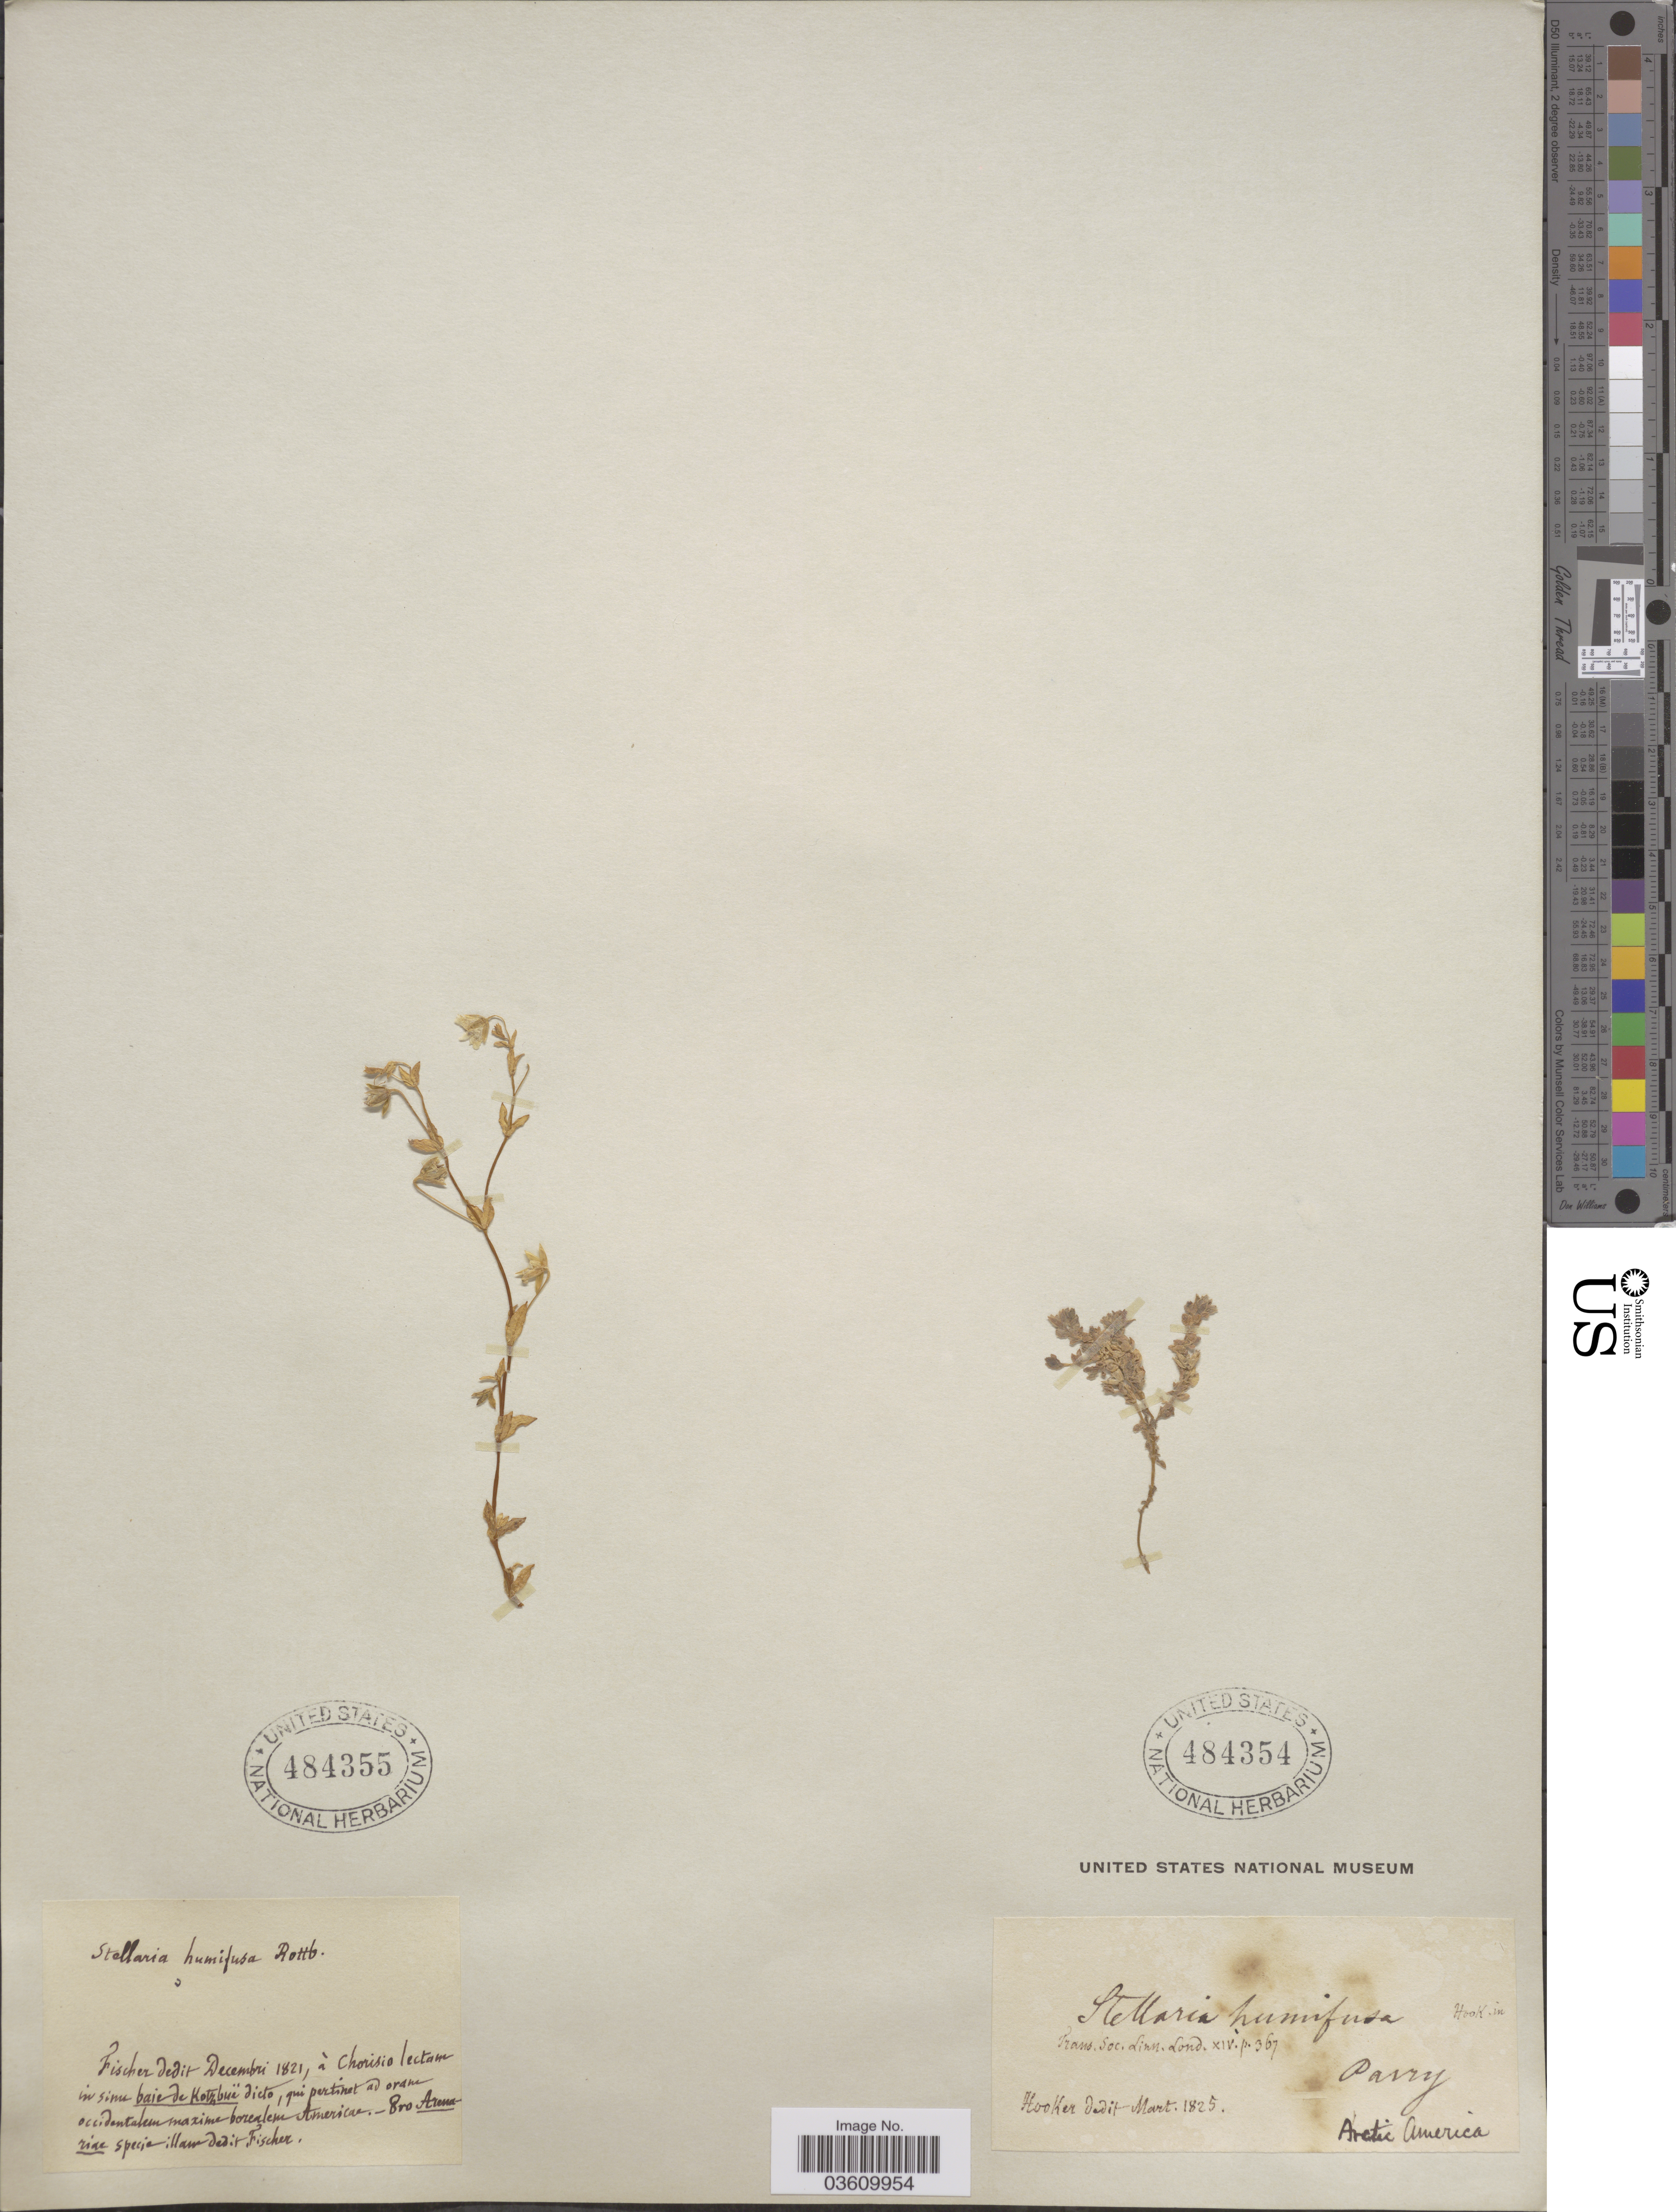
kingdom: Plantae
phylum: Tracheophyta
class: Magnoliopsida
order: Caryophyllales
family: Caryophyllaceae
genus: Stellaria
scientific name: Stellaria humifusa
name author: Rottb.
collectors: -- Fischer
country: United States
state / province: Alaska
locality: À Chorisio lectam in sinu baie de Kotzbuë dicto, qui pertinet ad oram occidentalem maxime borealem Americae.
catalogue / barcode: US 484355-2